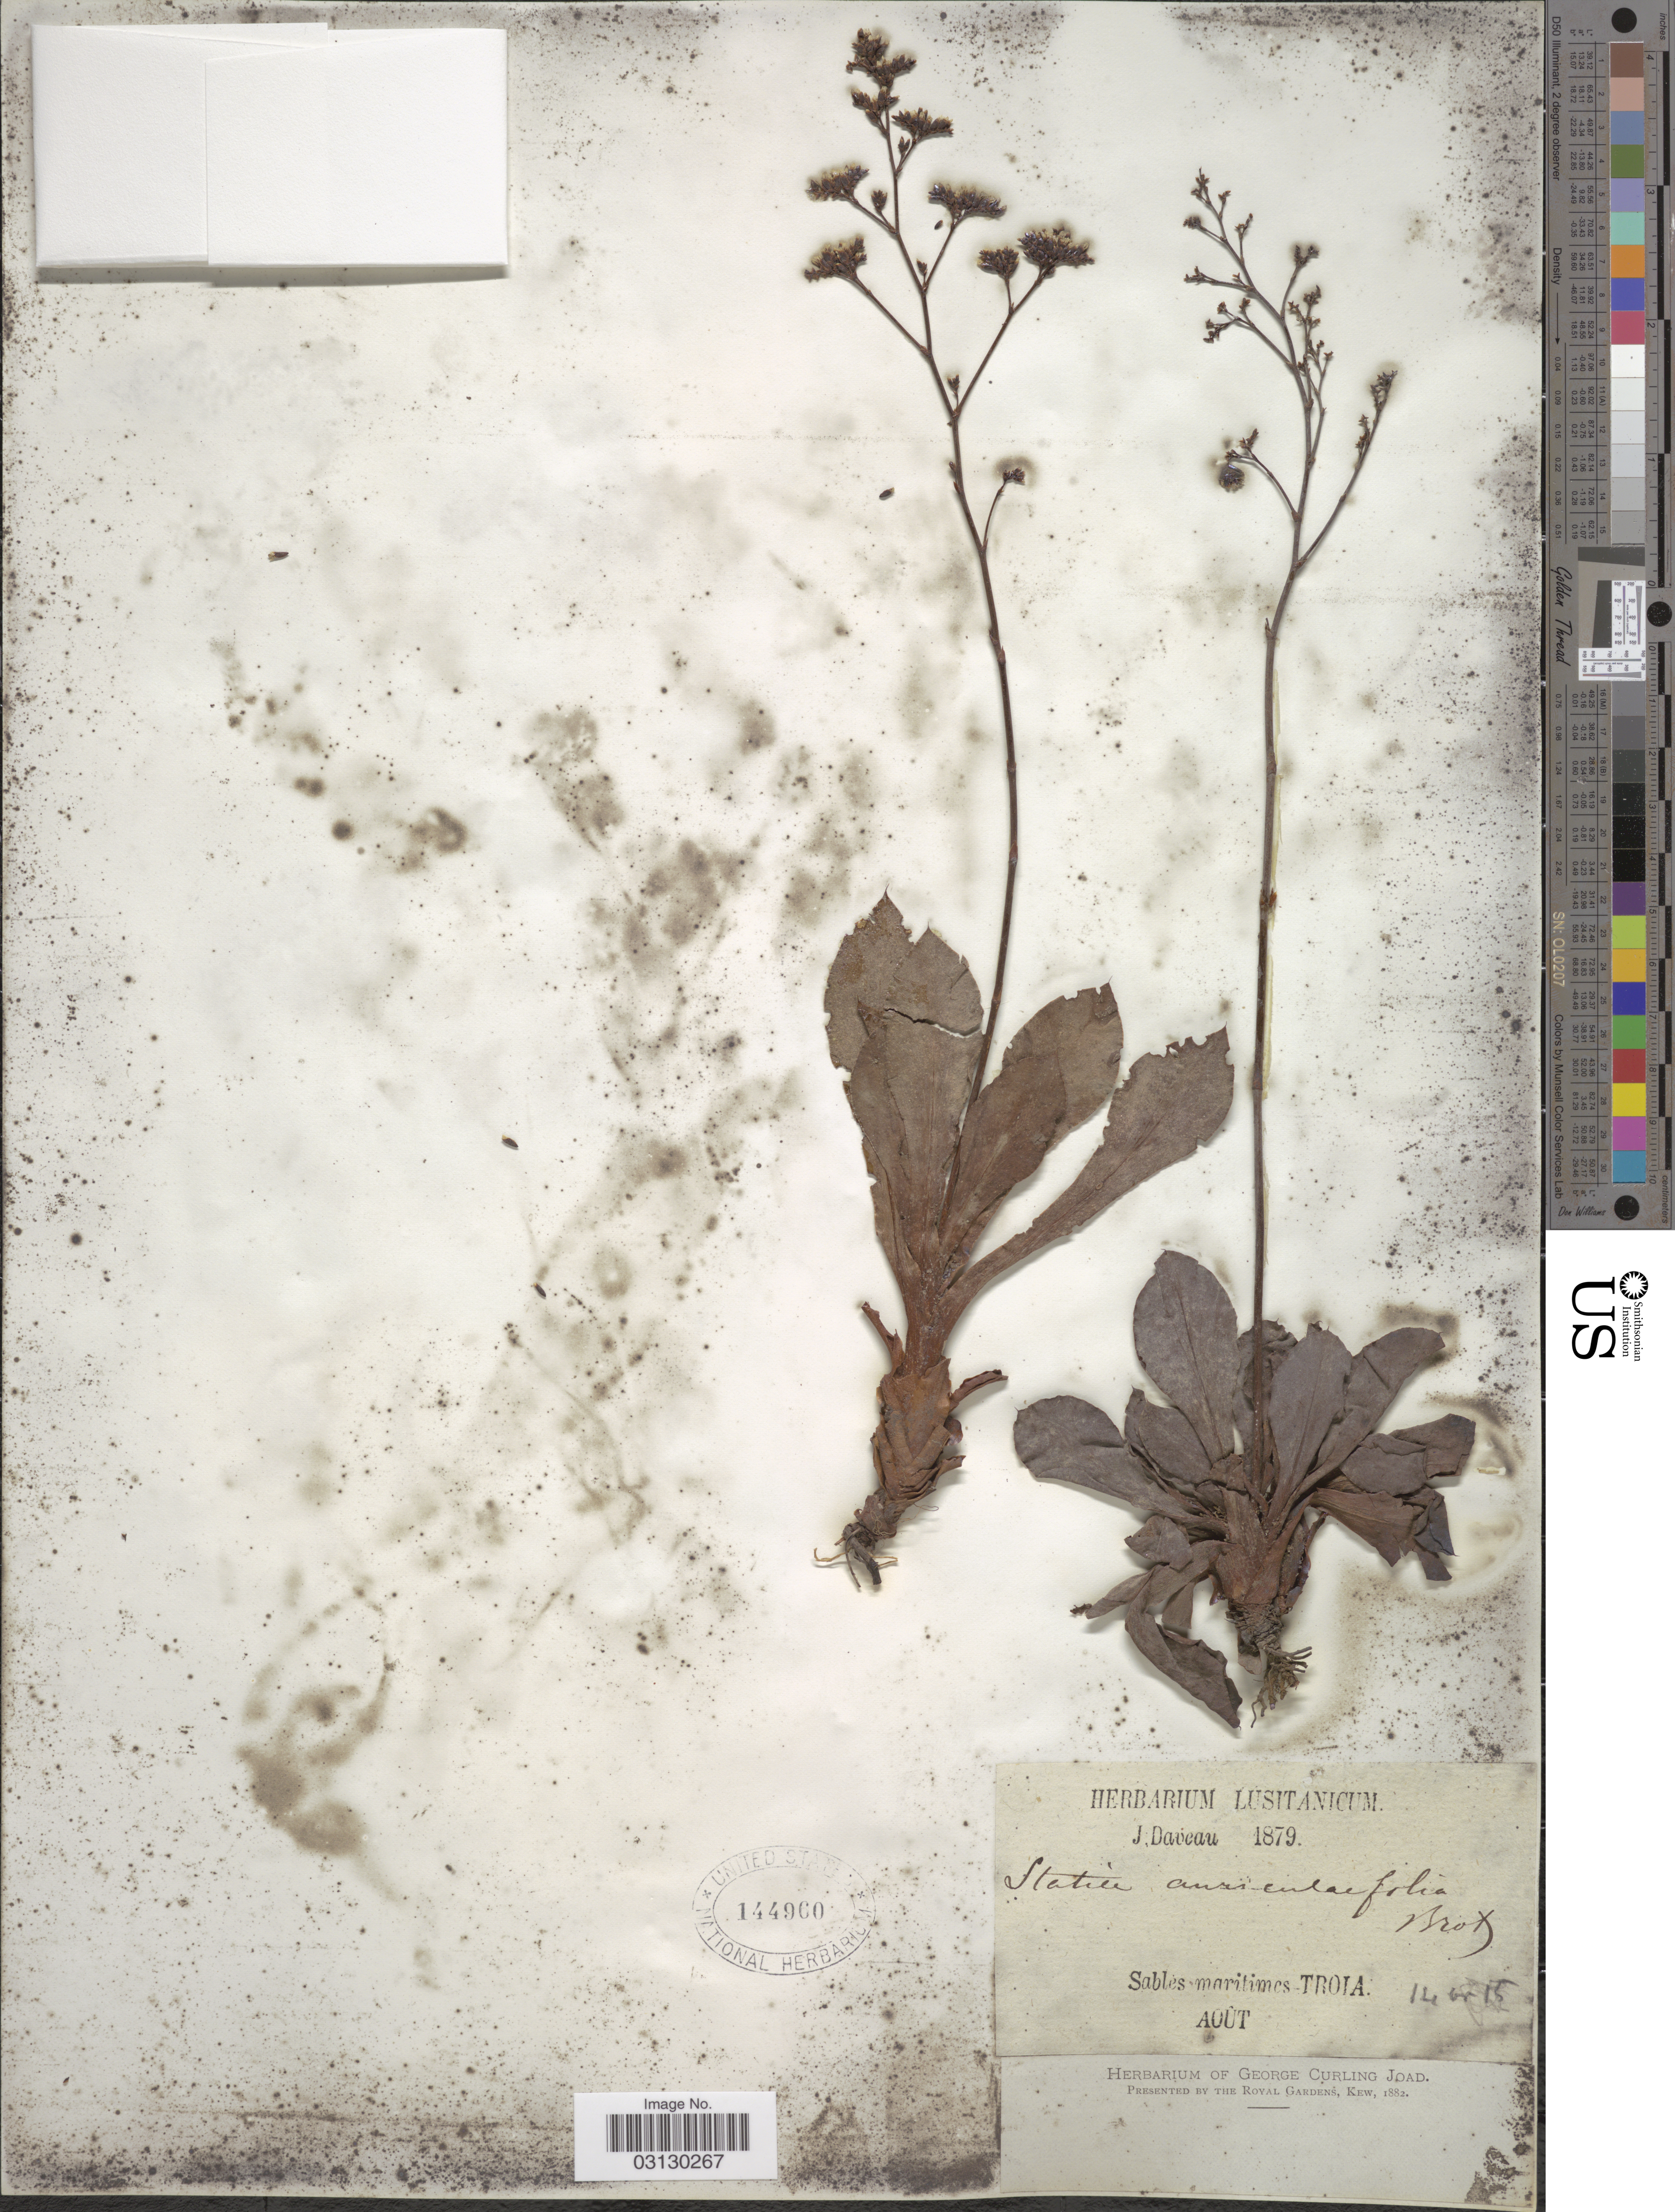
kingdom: Plantae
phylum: Tracheophyta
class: Magnoliopsida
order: Caryophyllales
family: Plumbaginaceae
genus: Limonium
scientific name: Limonium auriculifolium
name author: Druce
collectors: J. Daveau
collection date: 1879-08-14/1879-08-15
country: Portugal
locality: Sables maritimes Troia.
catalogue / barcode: US 144960